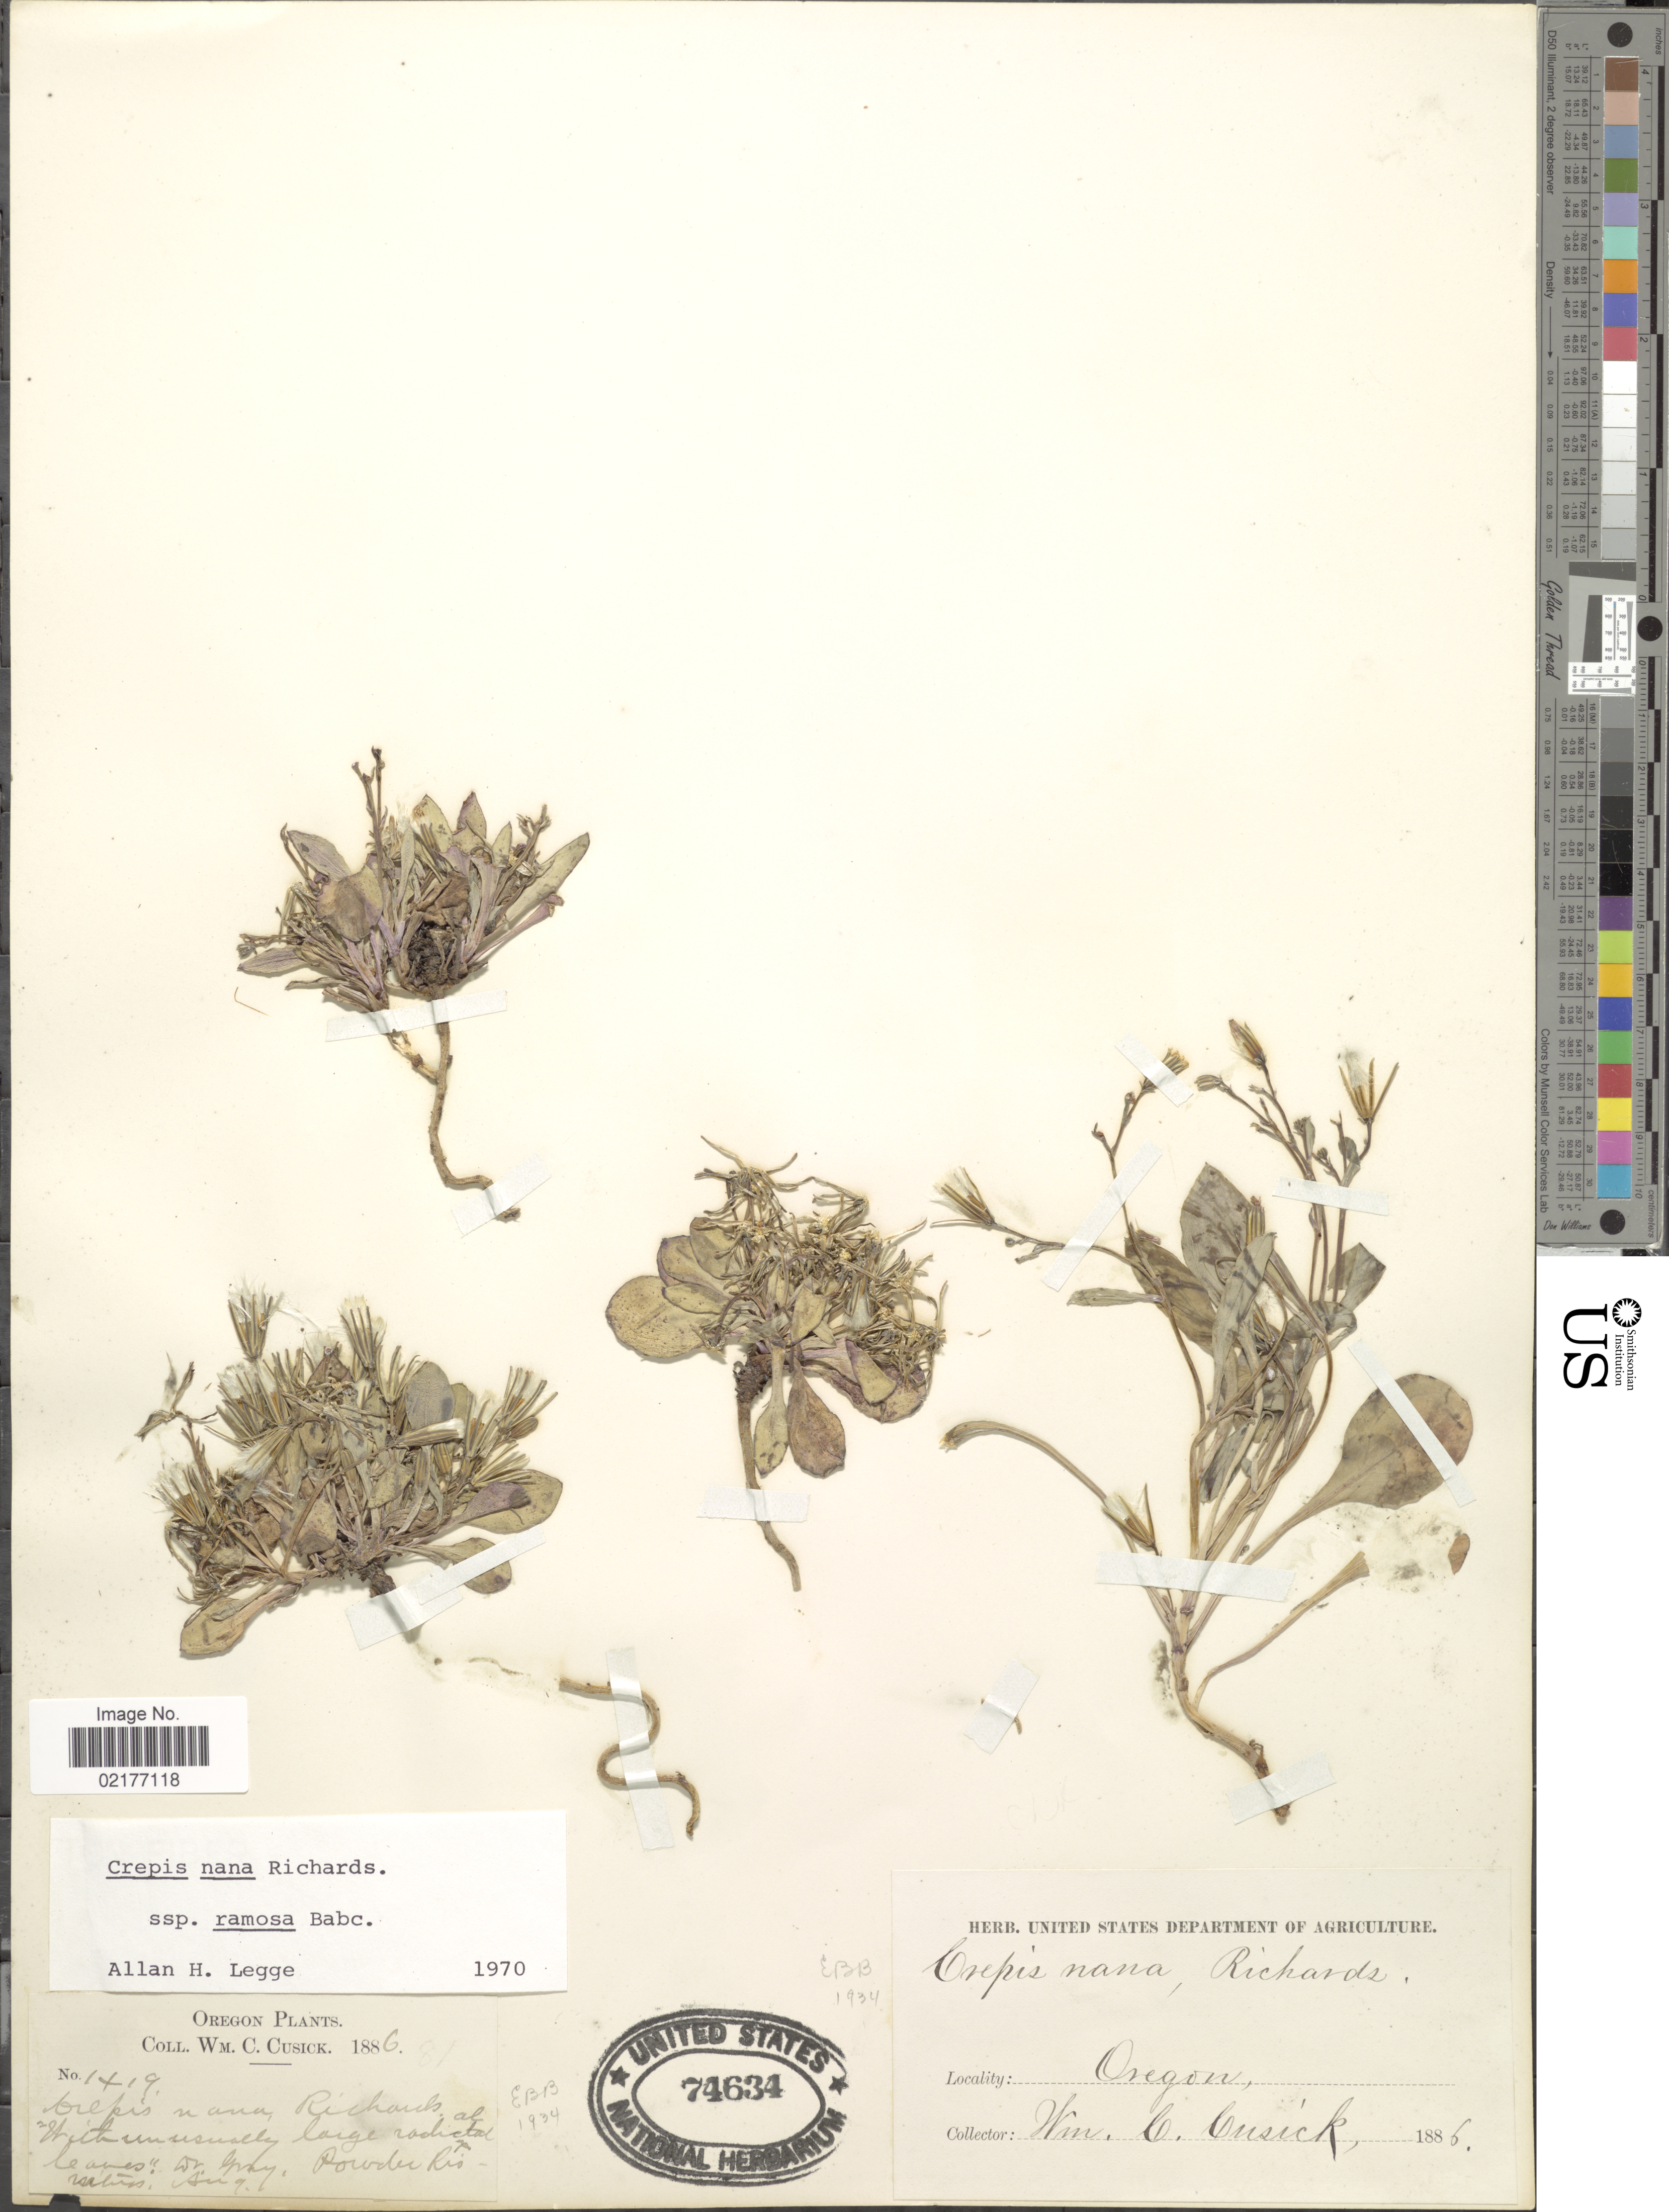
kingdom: Plantae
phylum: Tracheophyta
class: Magnoliopsida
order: Asterales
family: Asteraceae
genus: Askellia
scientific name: Askellia pygmaea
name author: (Ledeb.) Sennikov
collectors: W. C. Cusick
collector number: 1419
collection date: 1886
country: United States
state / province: Oregon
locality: Powder Riv. Mtns. [Powder River Mountains]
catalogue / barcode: US 74634